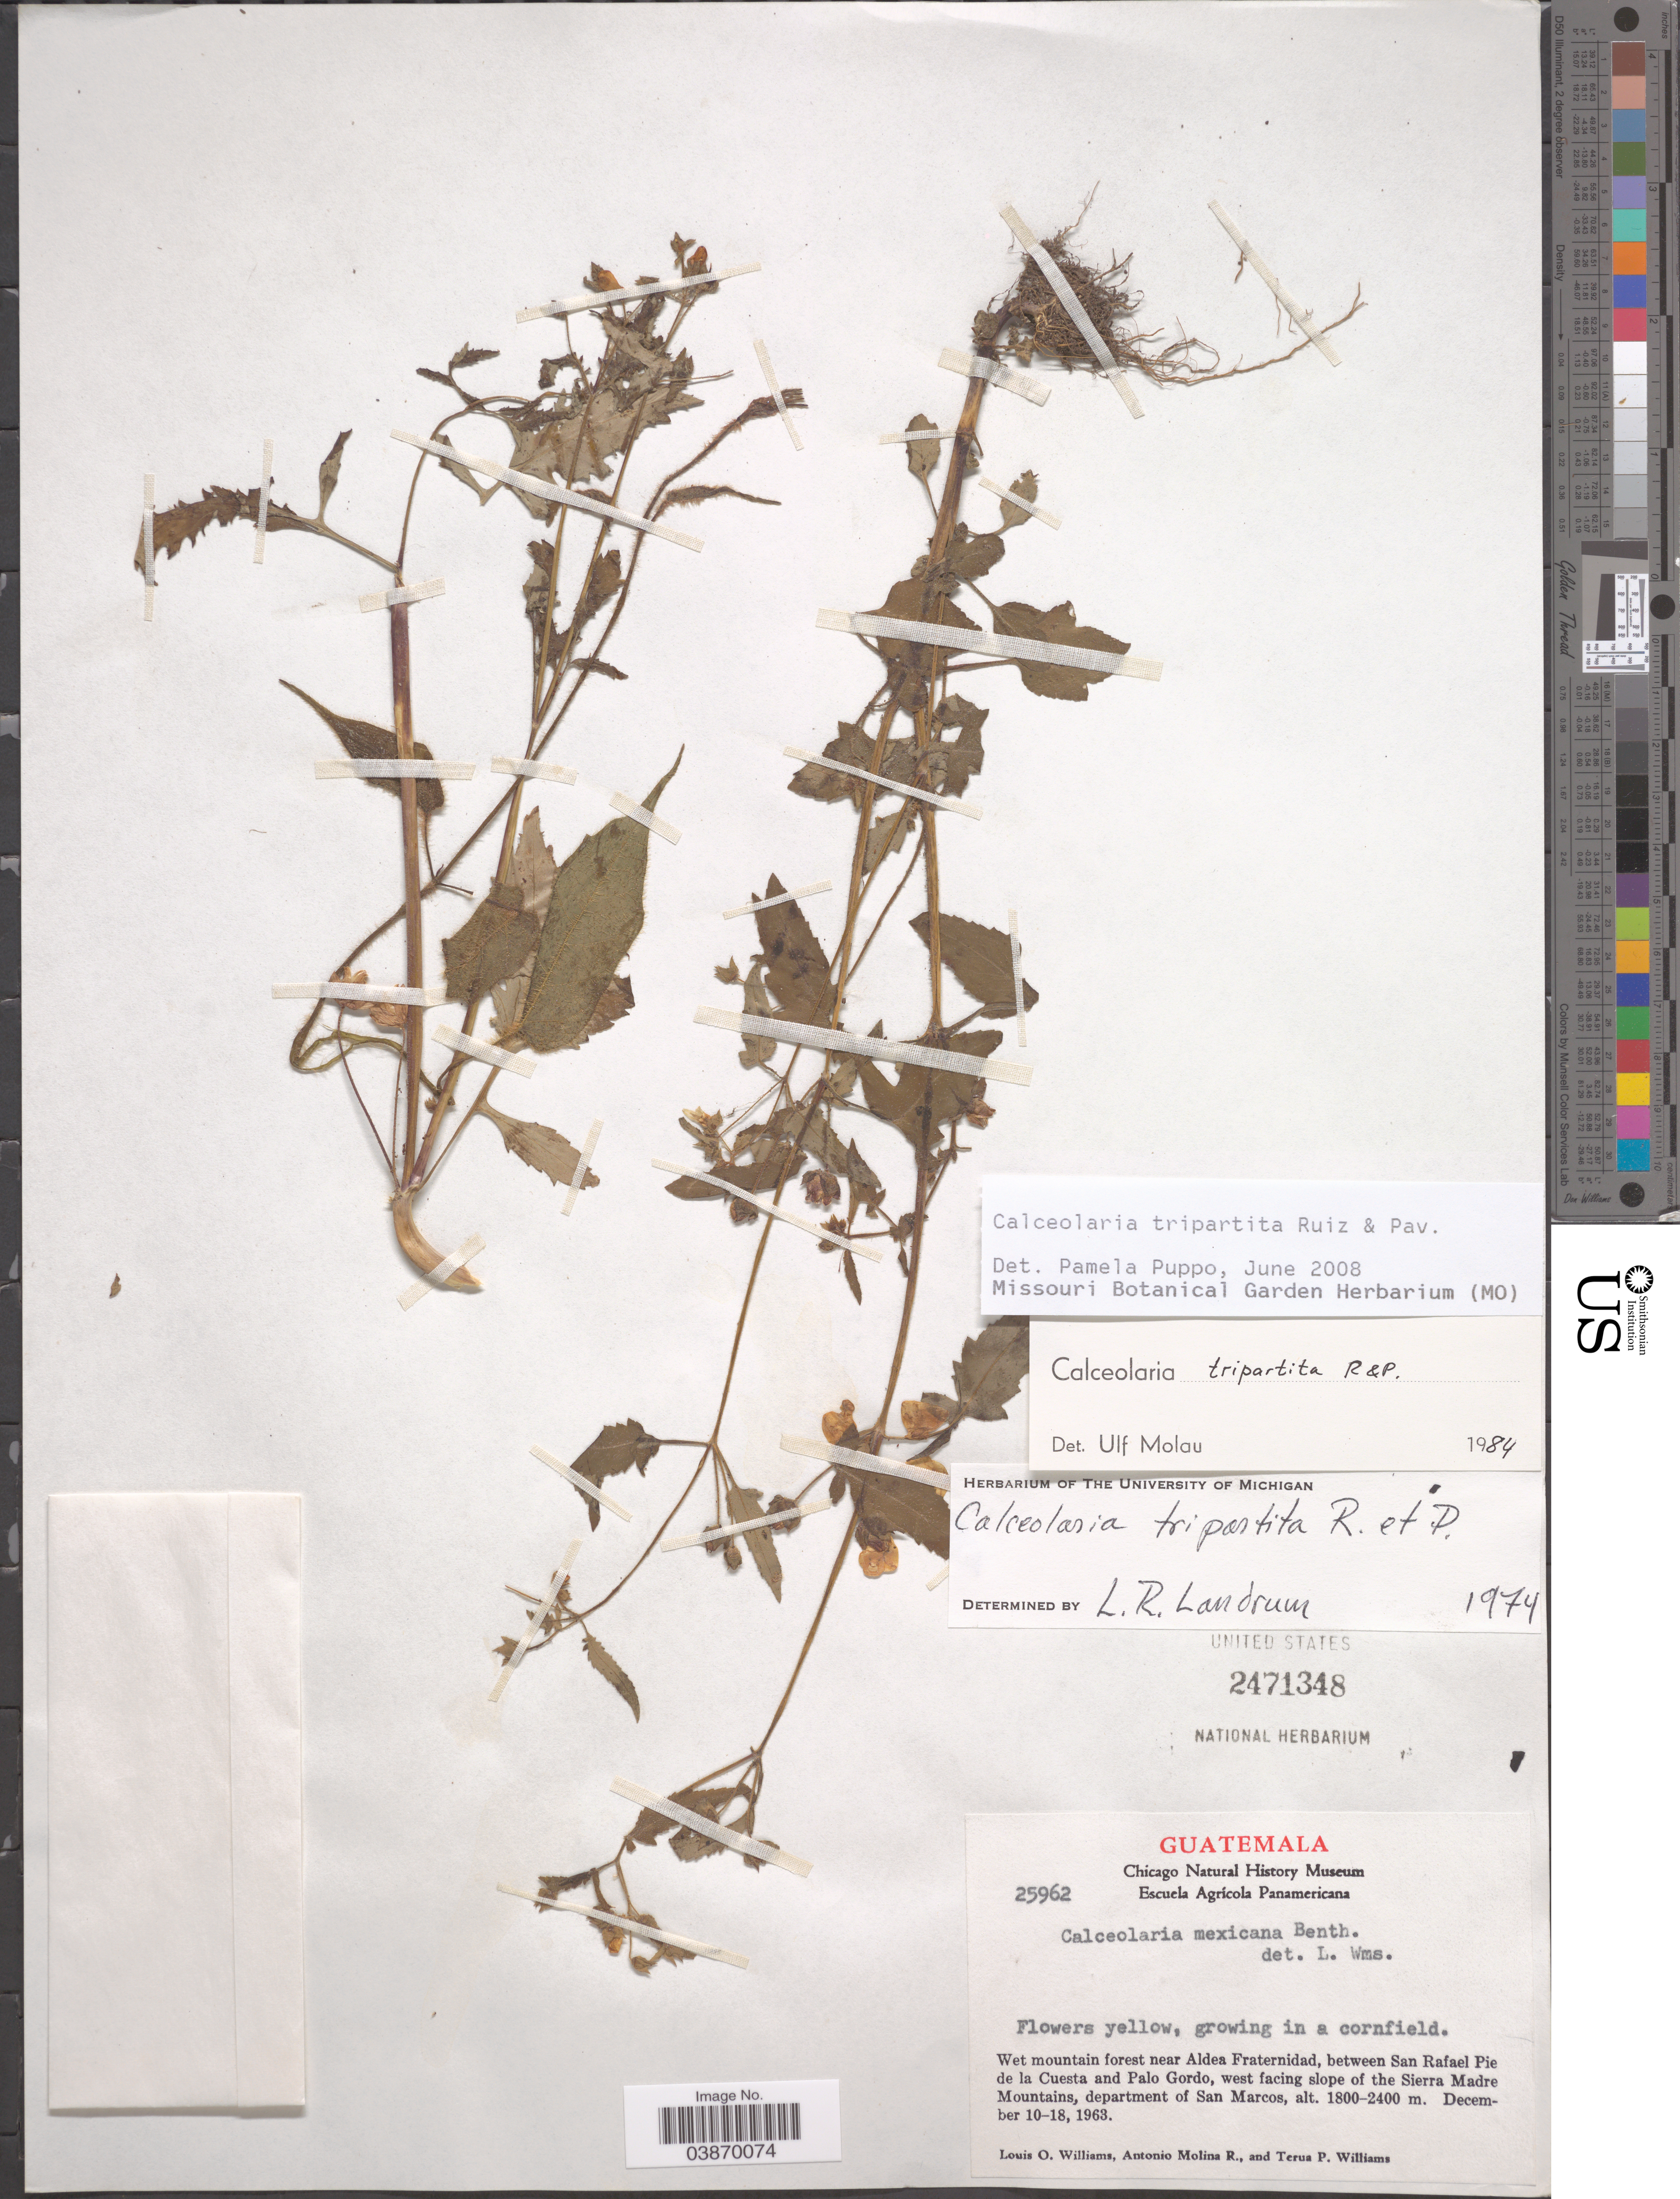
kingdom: Plantae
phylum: Tracheophyta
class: Magnoliopsida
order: Lamiales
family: Calceolariaceae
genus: Calceolaria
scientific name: Calceolaria tripartita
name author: Ruiz & Pav.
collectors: L. O. Williams, A. Molina R. & T. Williams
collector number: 25962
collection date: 1963-12-10/1963-12-18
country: Guatemala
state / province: San Marcos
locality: Wet mountain forest near Aldea Fraternidad, between San Rafael Pie de la Cuesta and Palo Gordo, west facing slope of the Sierra Madre Mountains, department of San Marcos.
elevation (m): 1800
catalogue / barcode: US 2471348